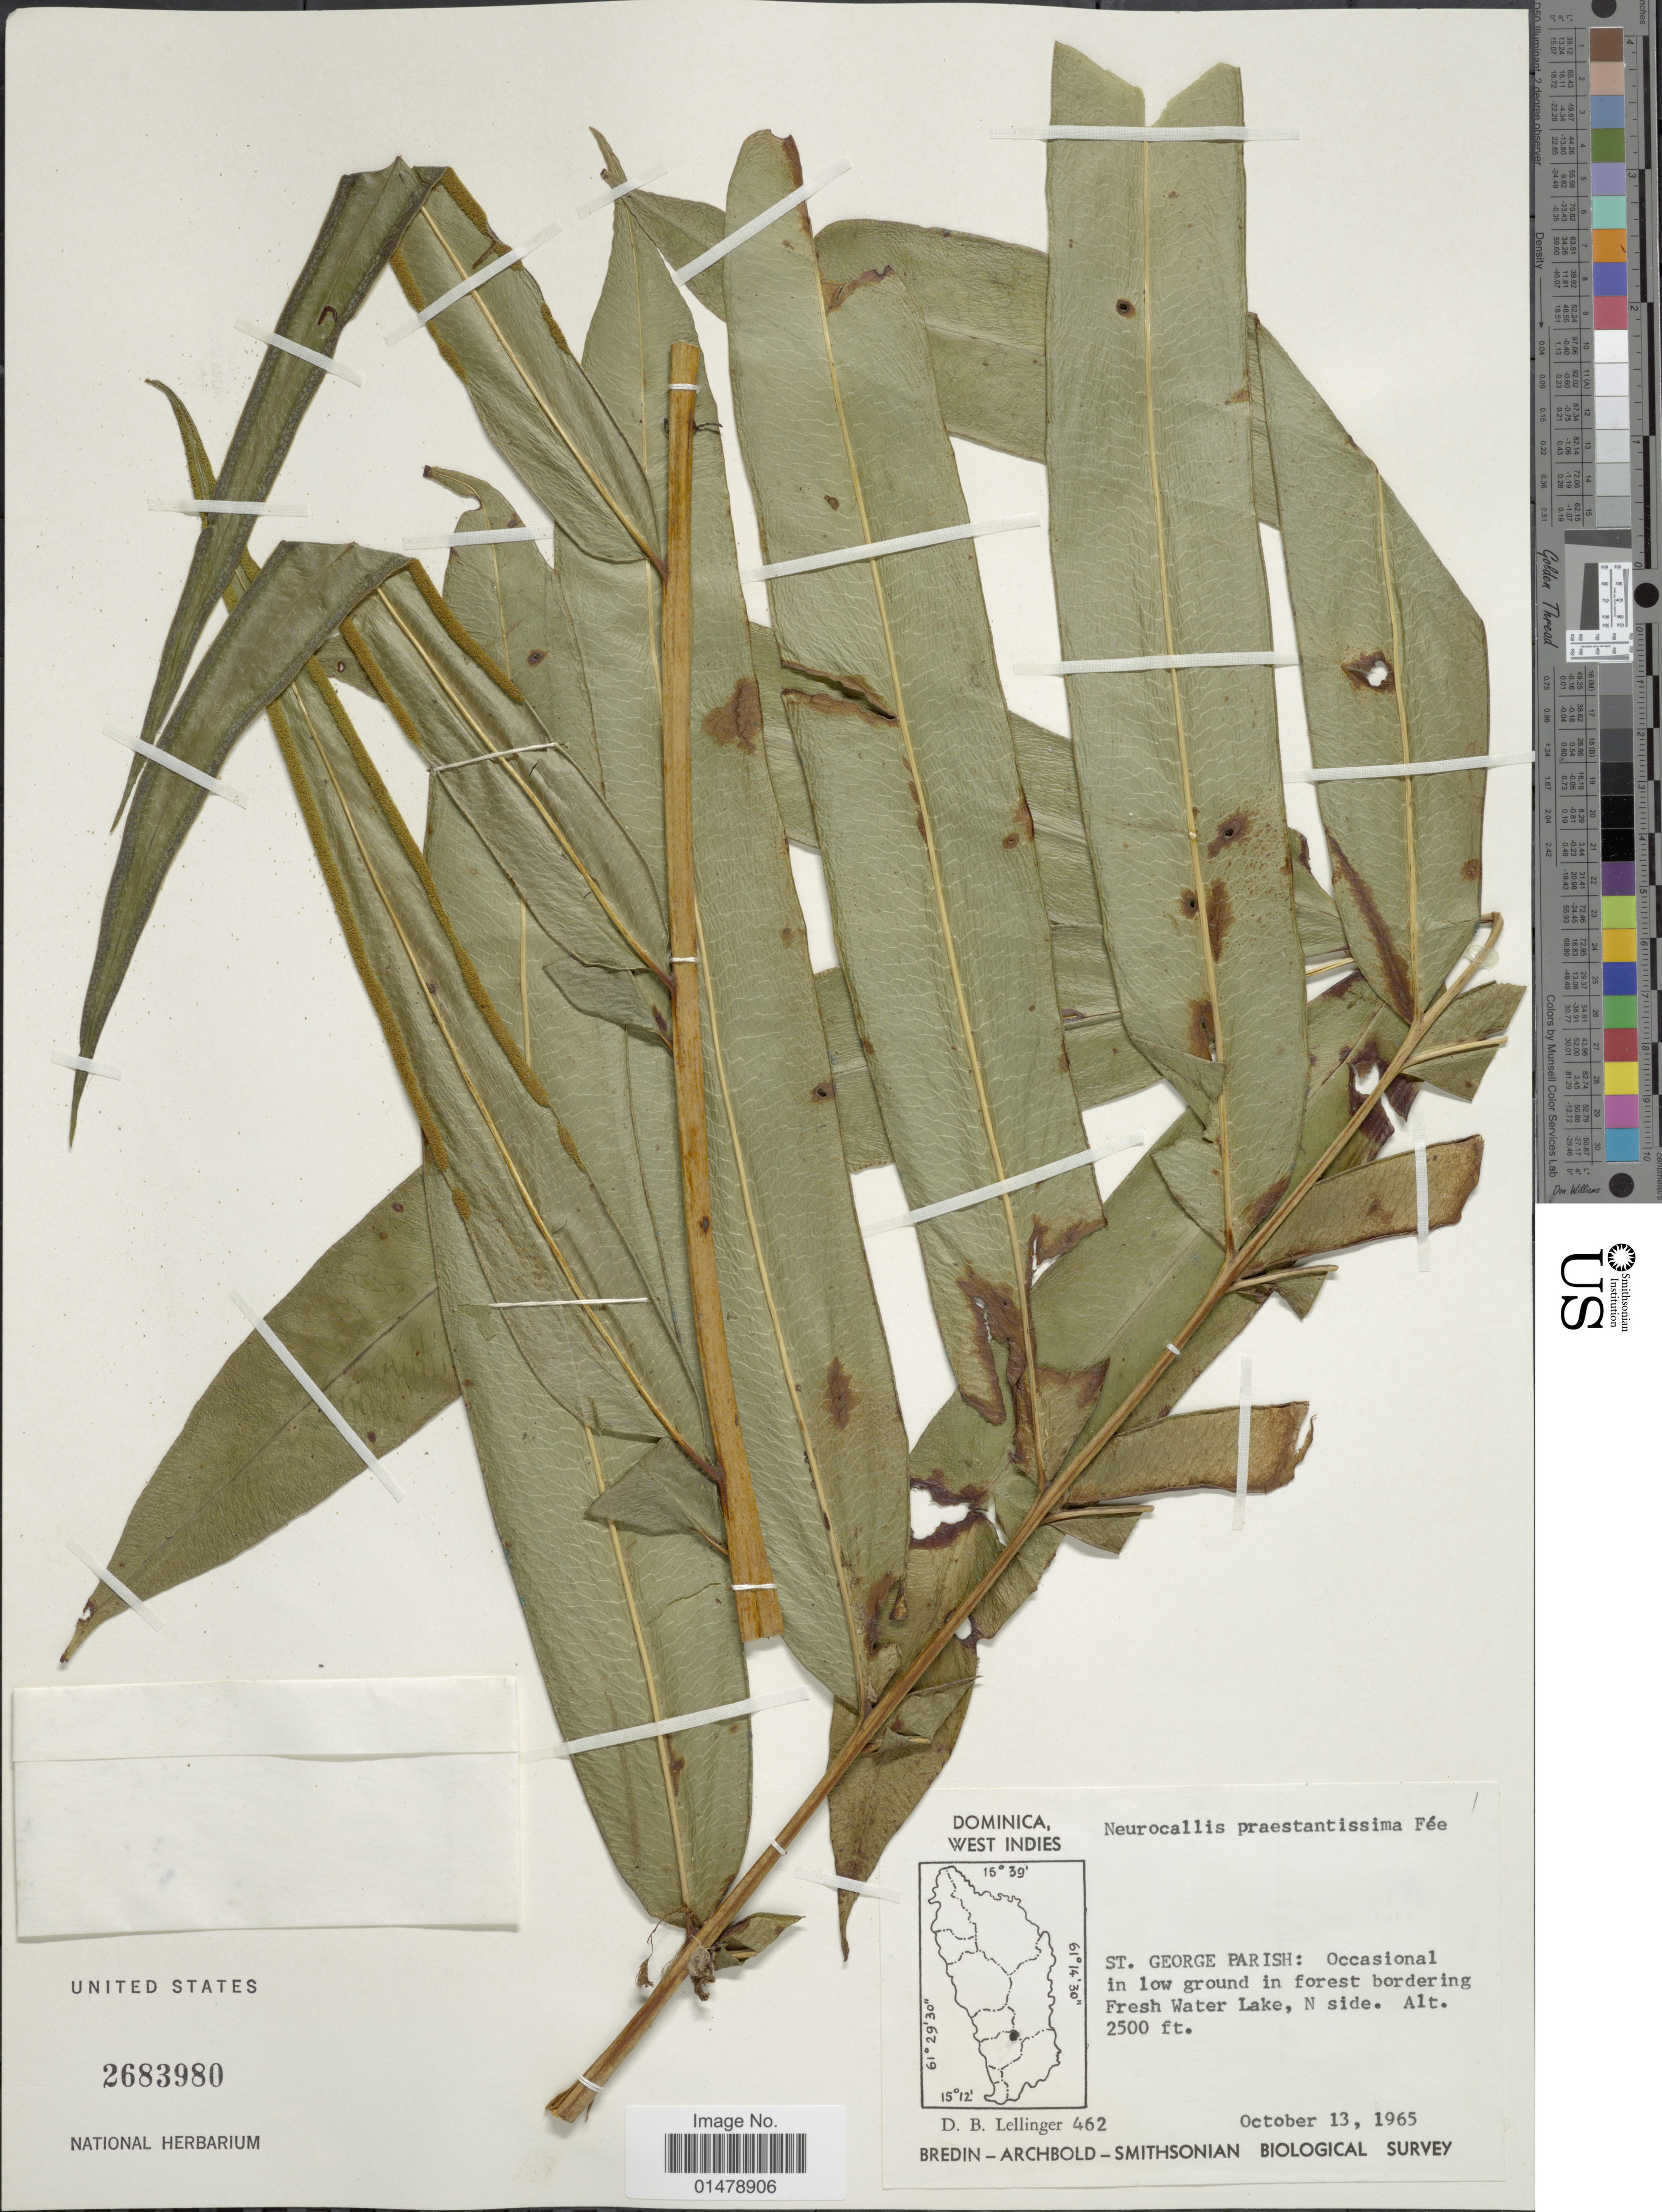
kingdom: Plantae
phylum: Tracheophyta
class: Polypodiopsida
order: Polypodiales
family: Pteridaceae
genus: Pteris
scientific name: Pteris praestantissima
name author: (Bory ex Fée) Christenh.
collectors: D. B. Lellinger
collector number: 462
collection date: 1965-10-13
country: Dominica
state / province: St. George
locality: West Indies. St. George Parish: Occasional in low ground in forest bordering Fresh Water Lake, N side.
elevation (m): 762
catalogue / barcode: US 2683980